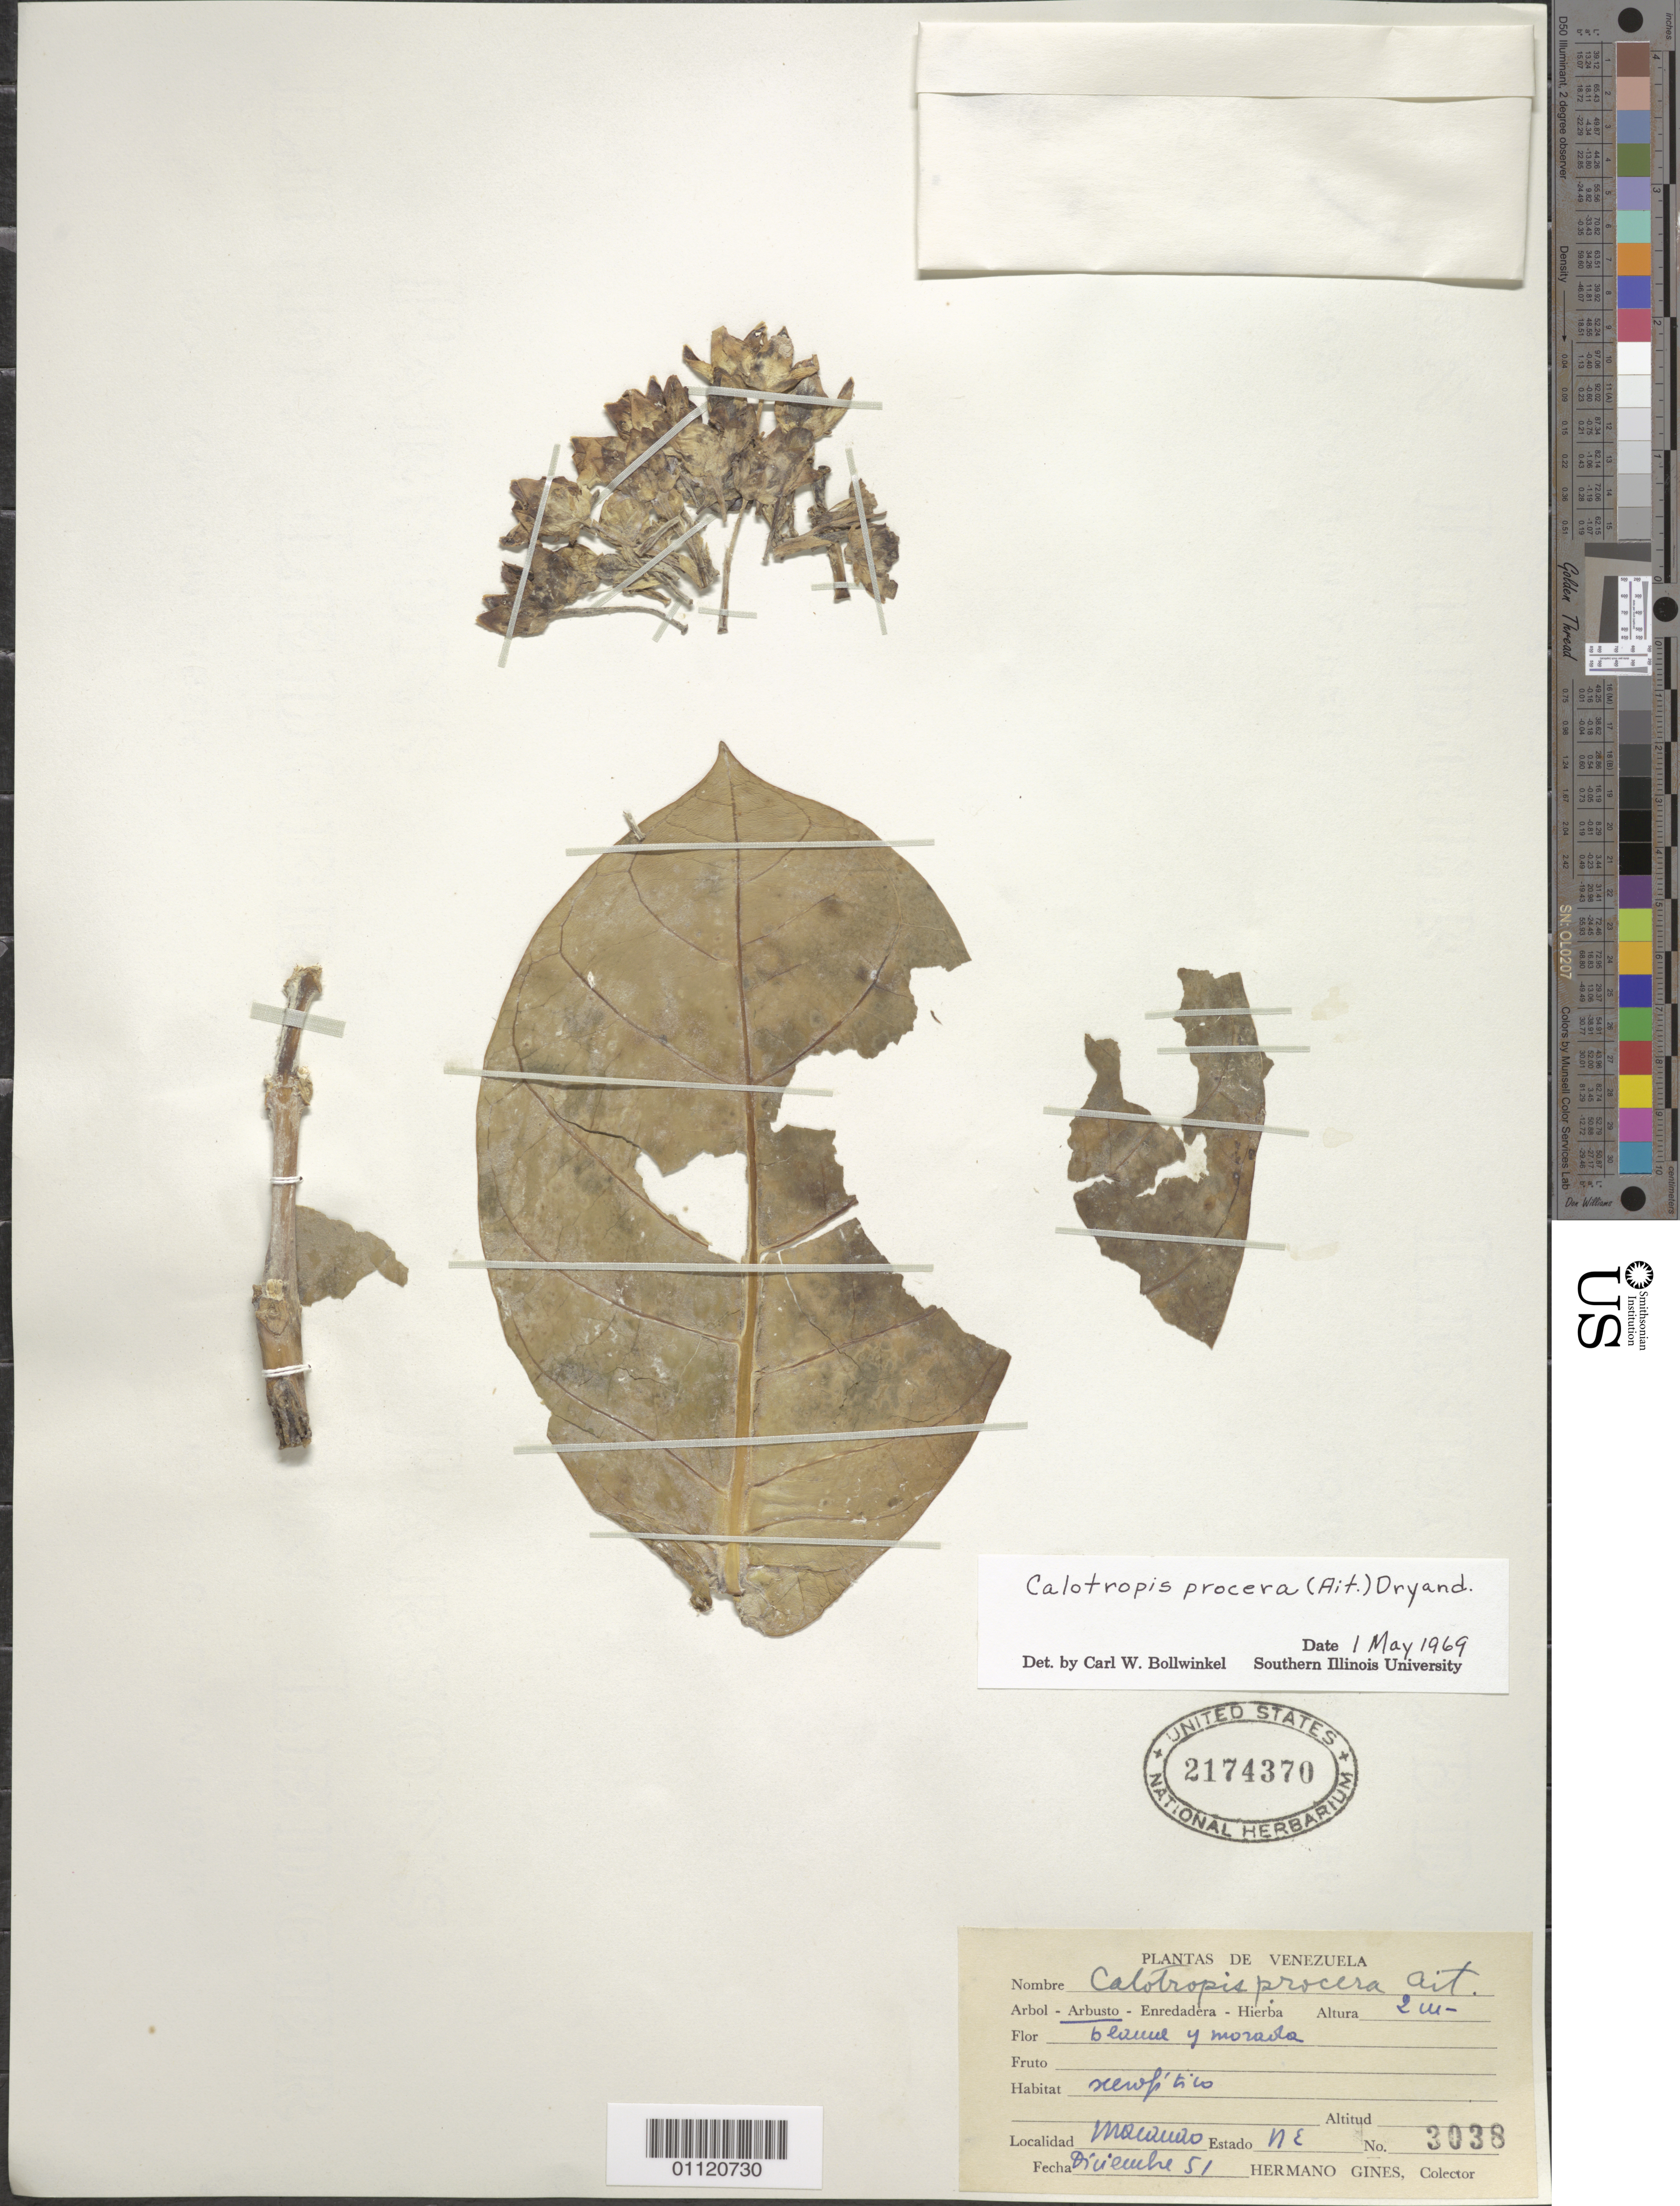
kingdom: Plantae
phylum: Tracheophyta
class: Magnoliopsida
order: Gentianales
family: Apocynaceae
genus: Calotropis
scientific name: Calotropis procera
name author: (Aiton) W.T. Aiton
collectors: Bro. Gines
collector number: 3038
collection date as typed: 01 Dec 1951 to 31 Dec 1951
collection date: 1951-12-01/1951-12-31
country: Venezuela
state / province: Nueva Esparta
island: Margarita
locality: Macanao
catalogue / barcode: US 2174370